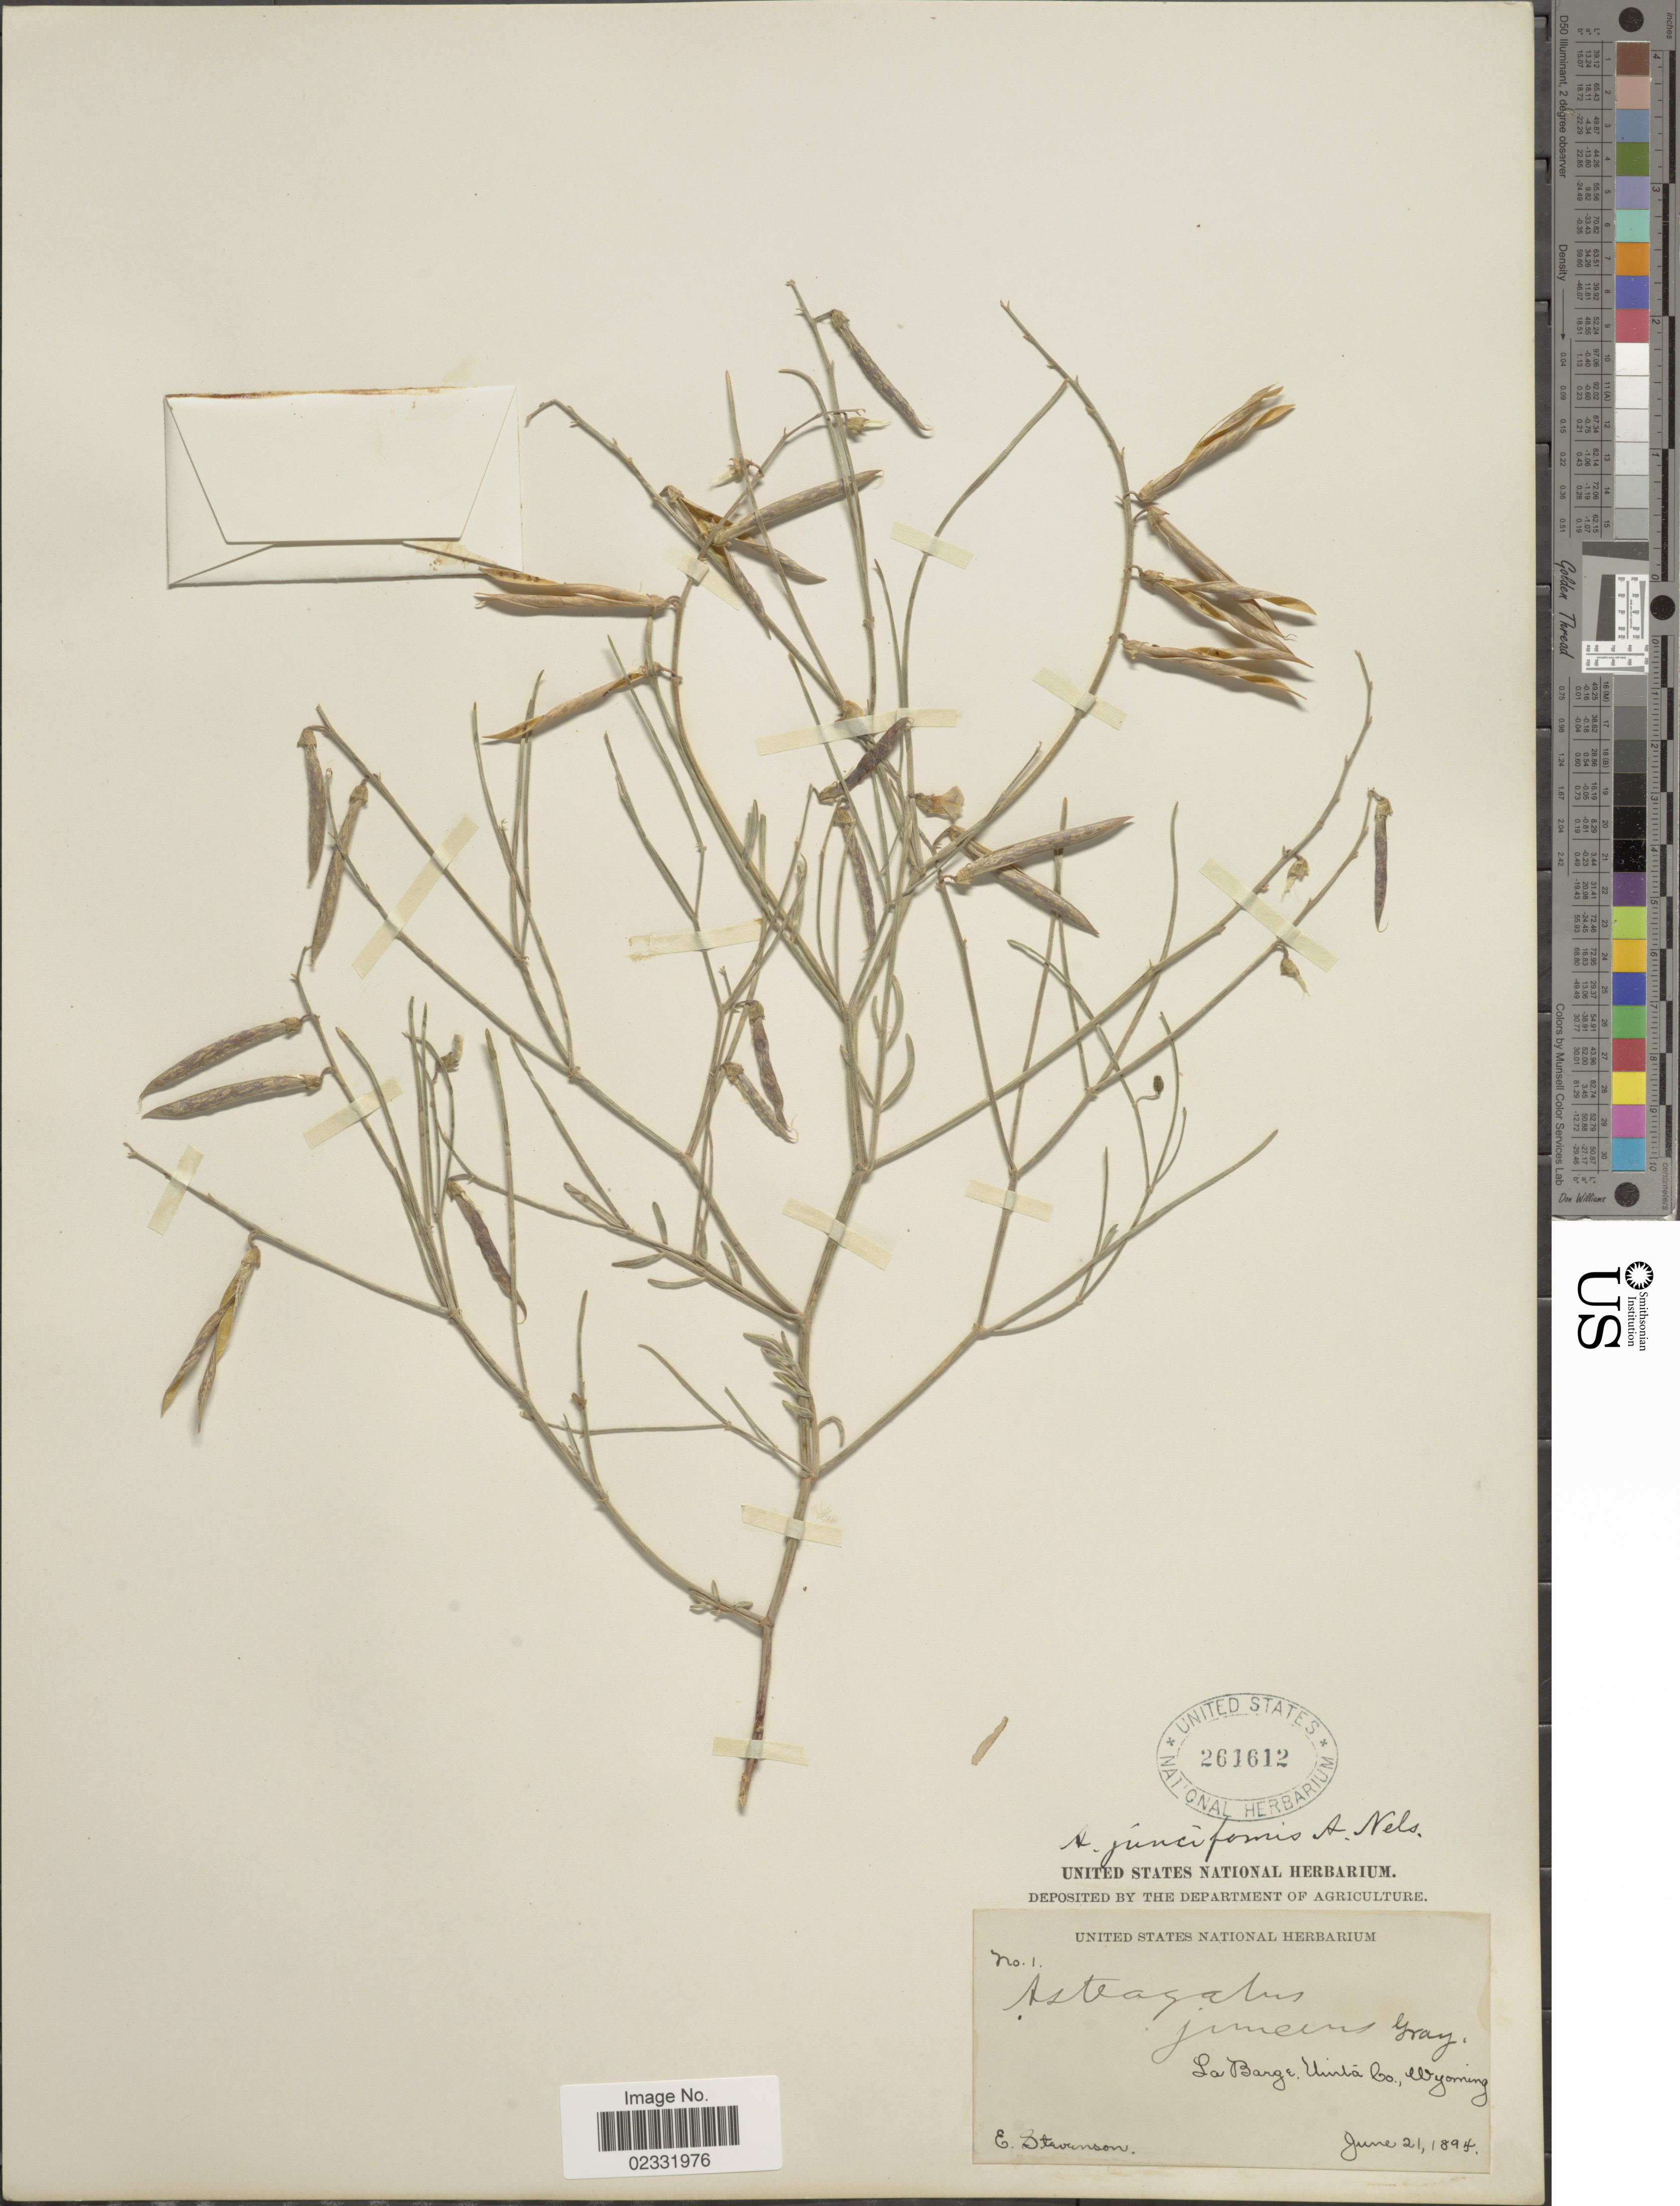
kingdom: Plantae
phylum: Tracheophyta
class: Magnoliopsida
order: Fabales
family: Fabaceae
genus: Astragalus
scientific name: Astragalus junciformis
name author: A. Nelson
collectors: E. Stevenson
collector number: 1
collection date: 1894-06-21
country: United States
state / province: Wyoming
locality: La Barge. Uinta Co. Wyoming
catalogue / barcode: US 261612